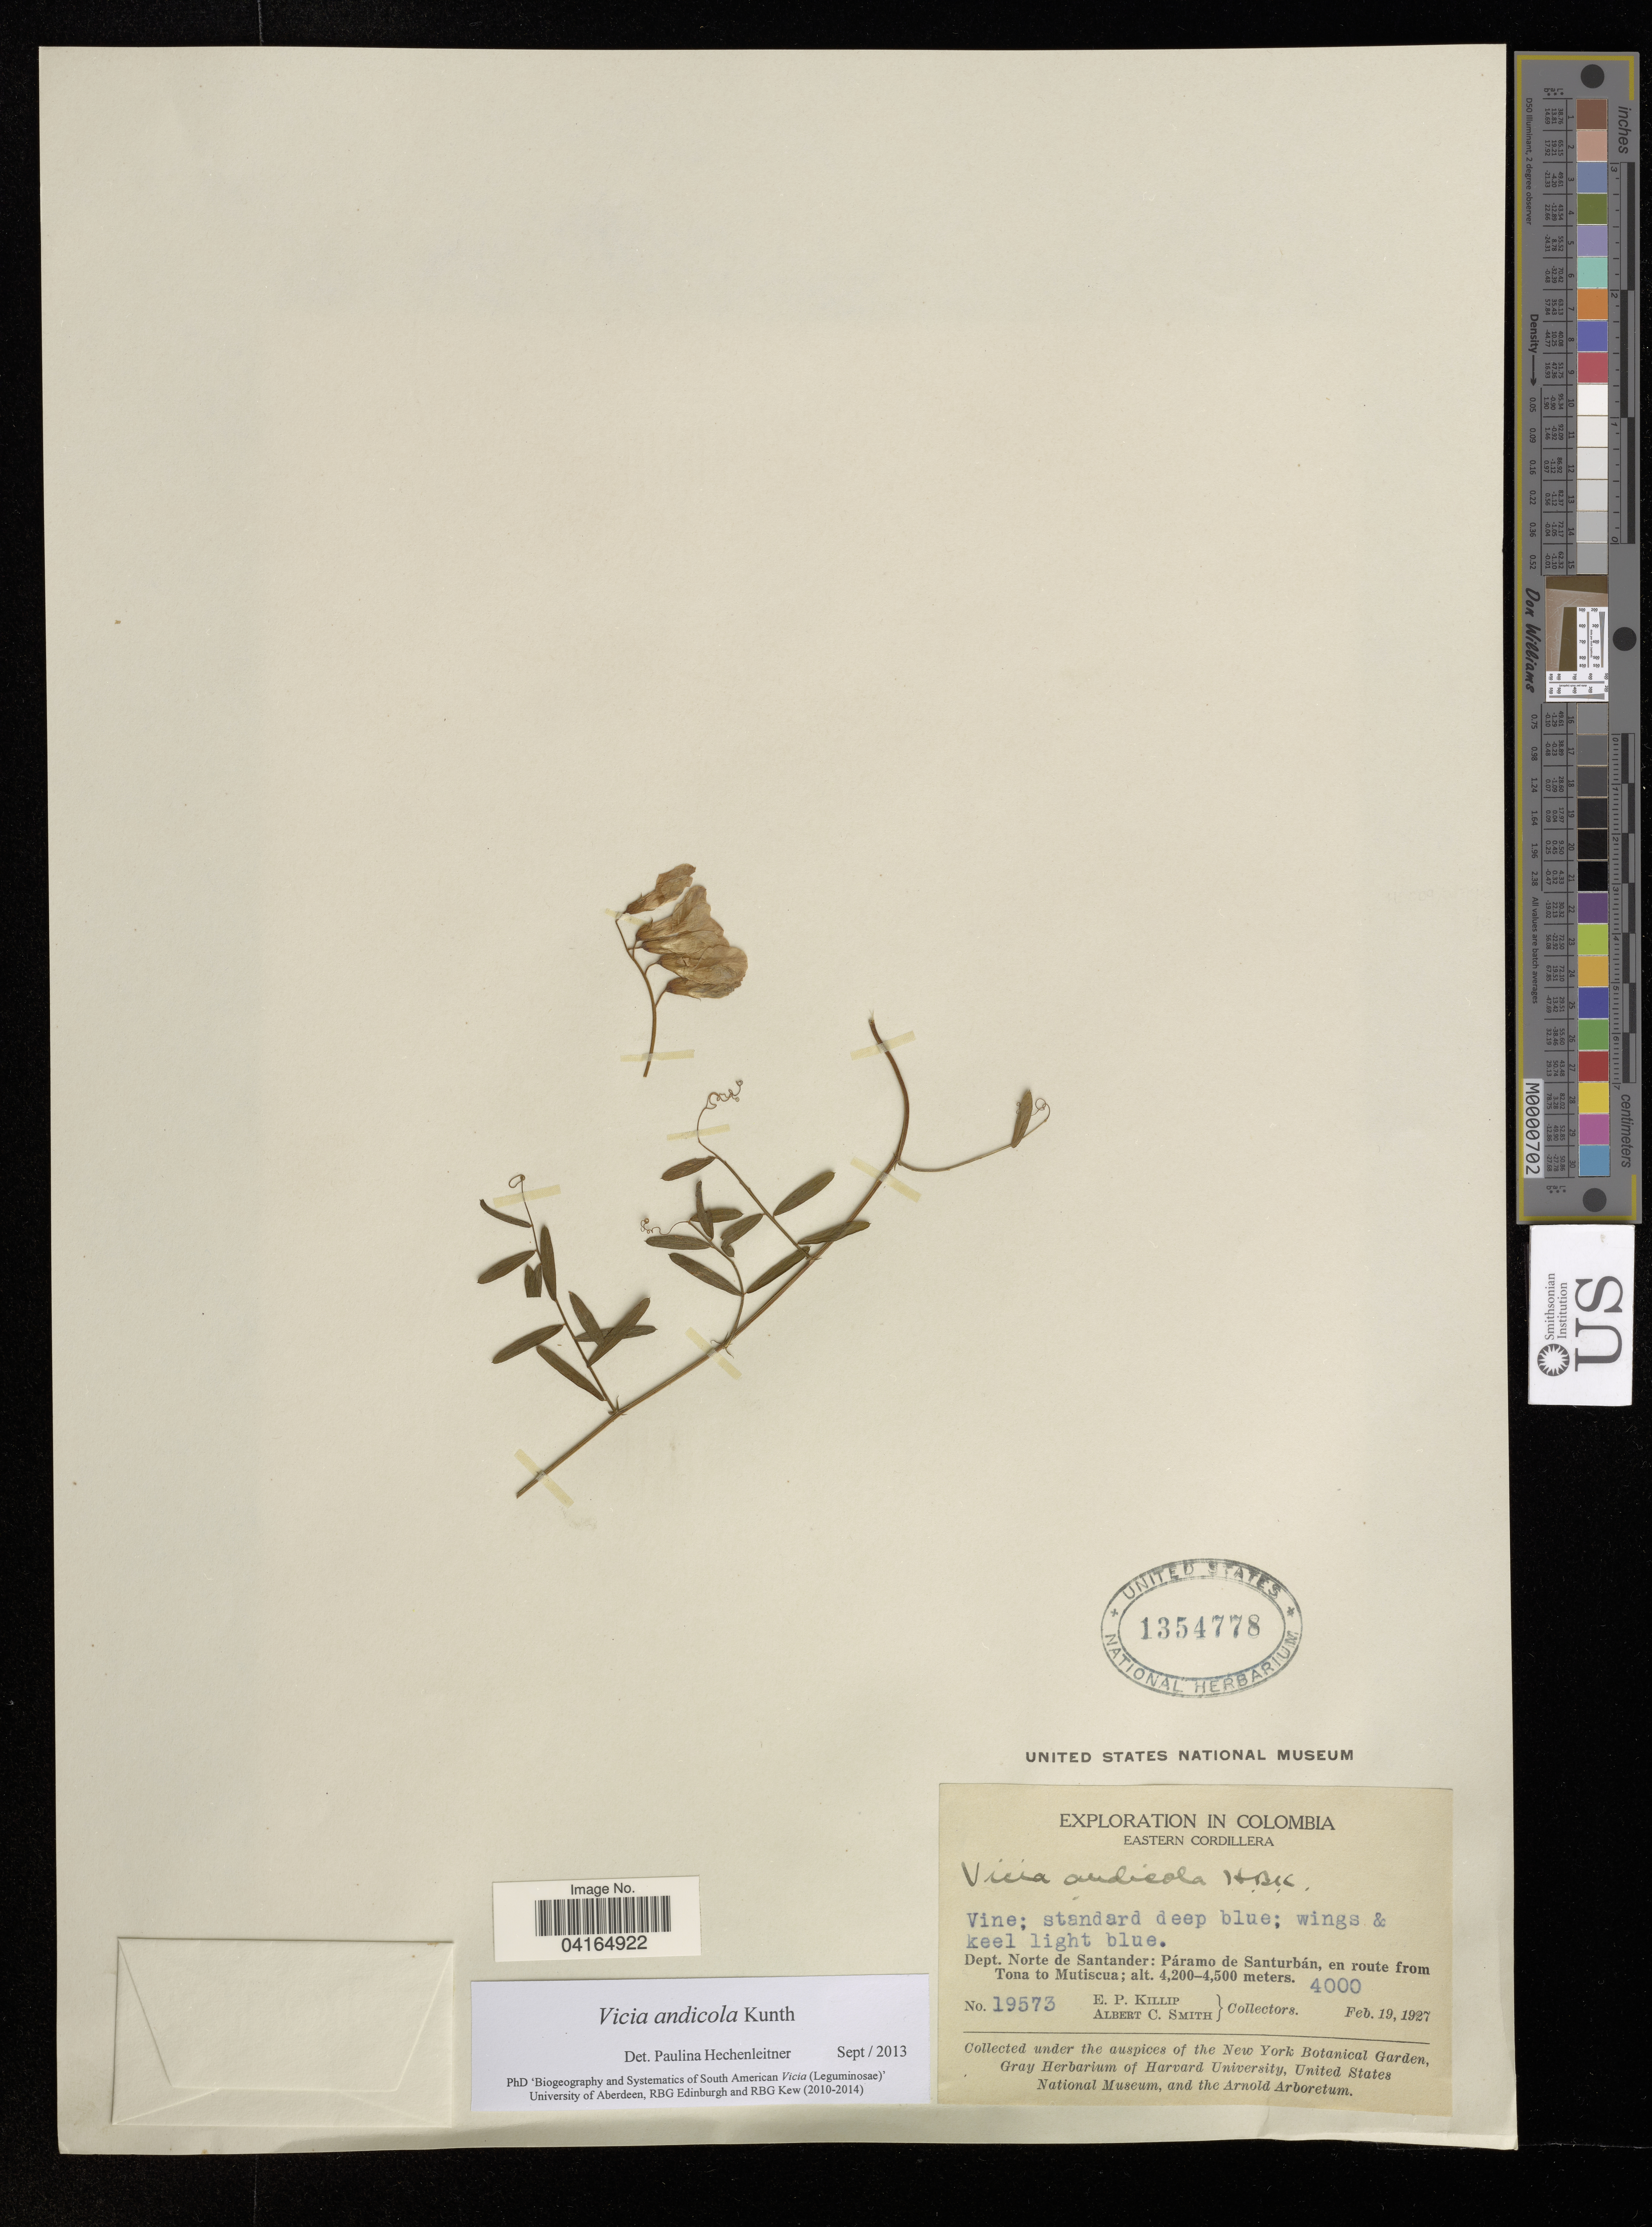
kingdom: Plantae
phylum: Tracheophyta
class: Magnoliopsida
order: Fabales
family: Fabaceae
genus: Vicia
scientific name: Vicia andicola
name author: Kunth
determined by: Hechenleitner, Paulina, RBG Edinburgh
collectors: E. P. Killip & A. C. Smith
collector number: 19573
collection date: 1927-02-19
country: Colombia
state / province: Santander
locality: Eastern Cordillera. Dept. Norte de Santander: Páramo de Santurbán, en route from Tona to Mutiscua.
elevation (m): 4200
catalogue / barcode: US 1354778